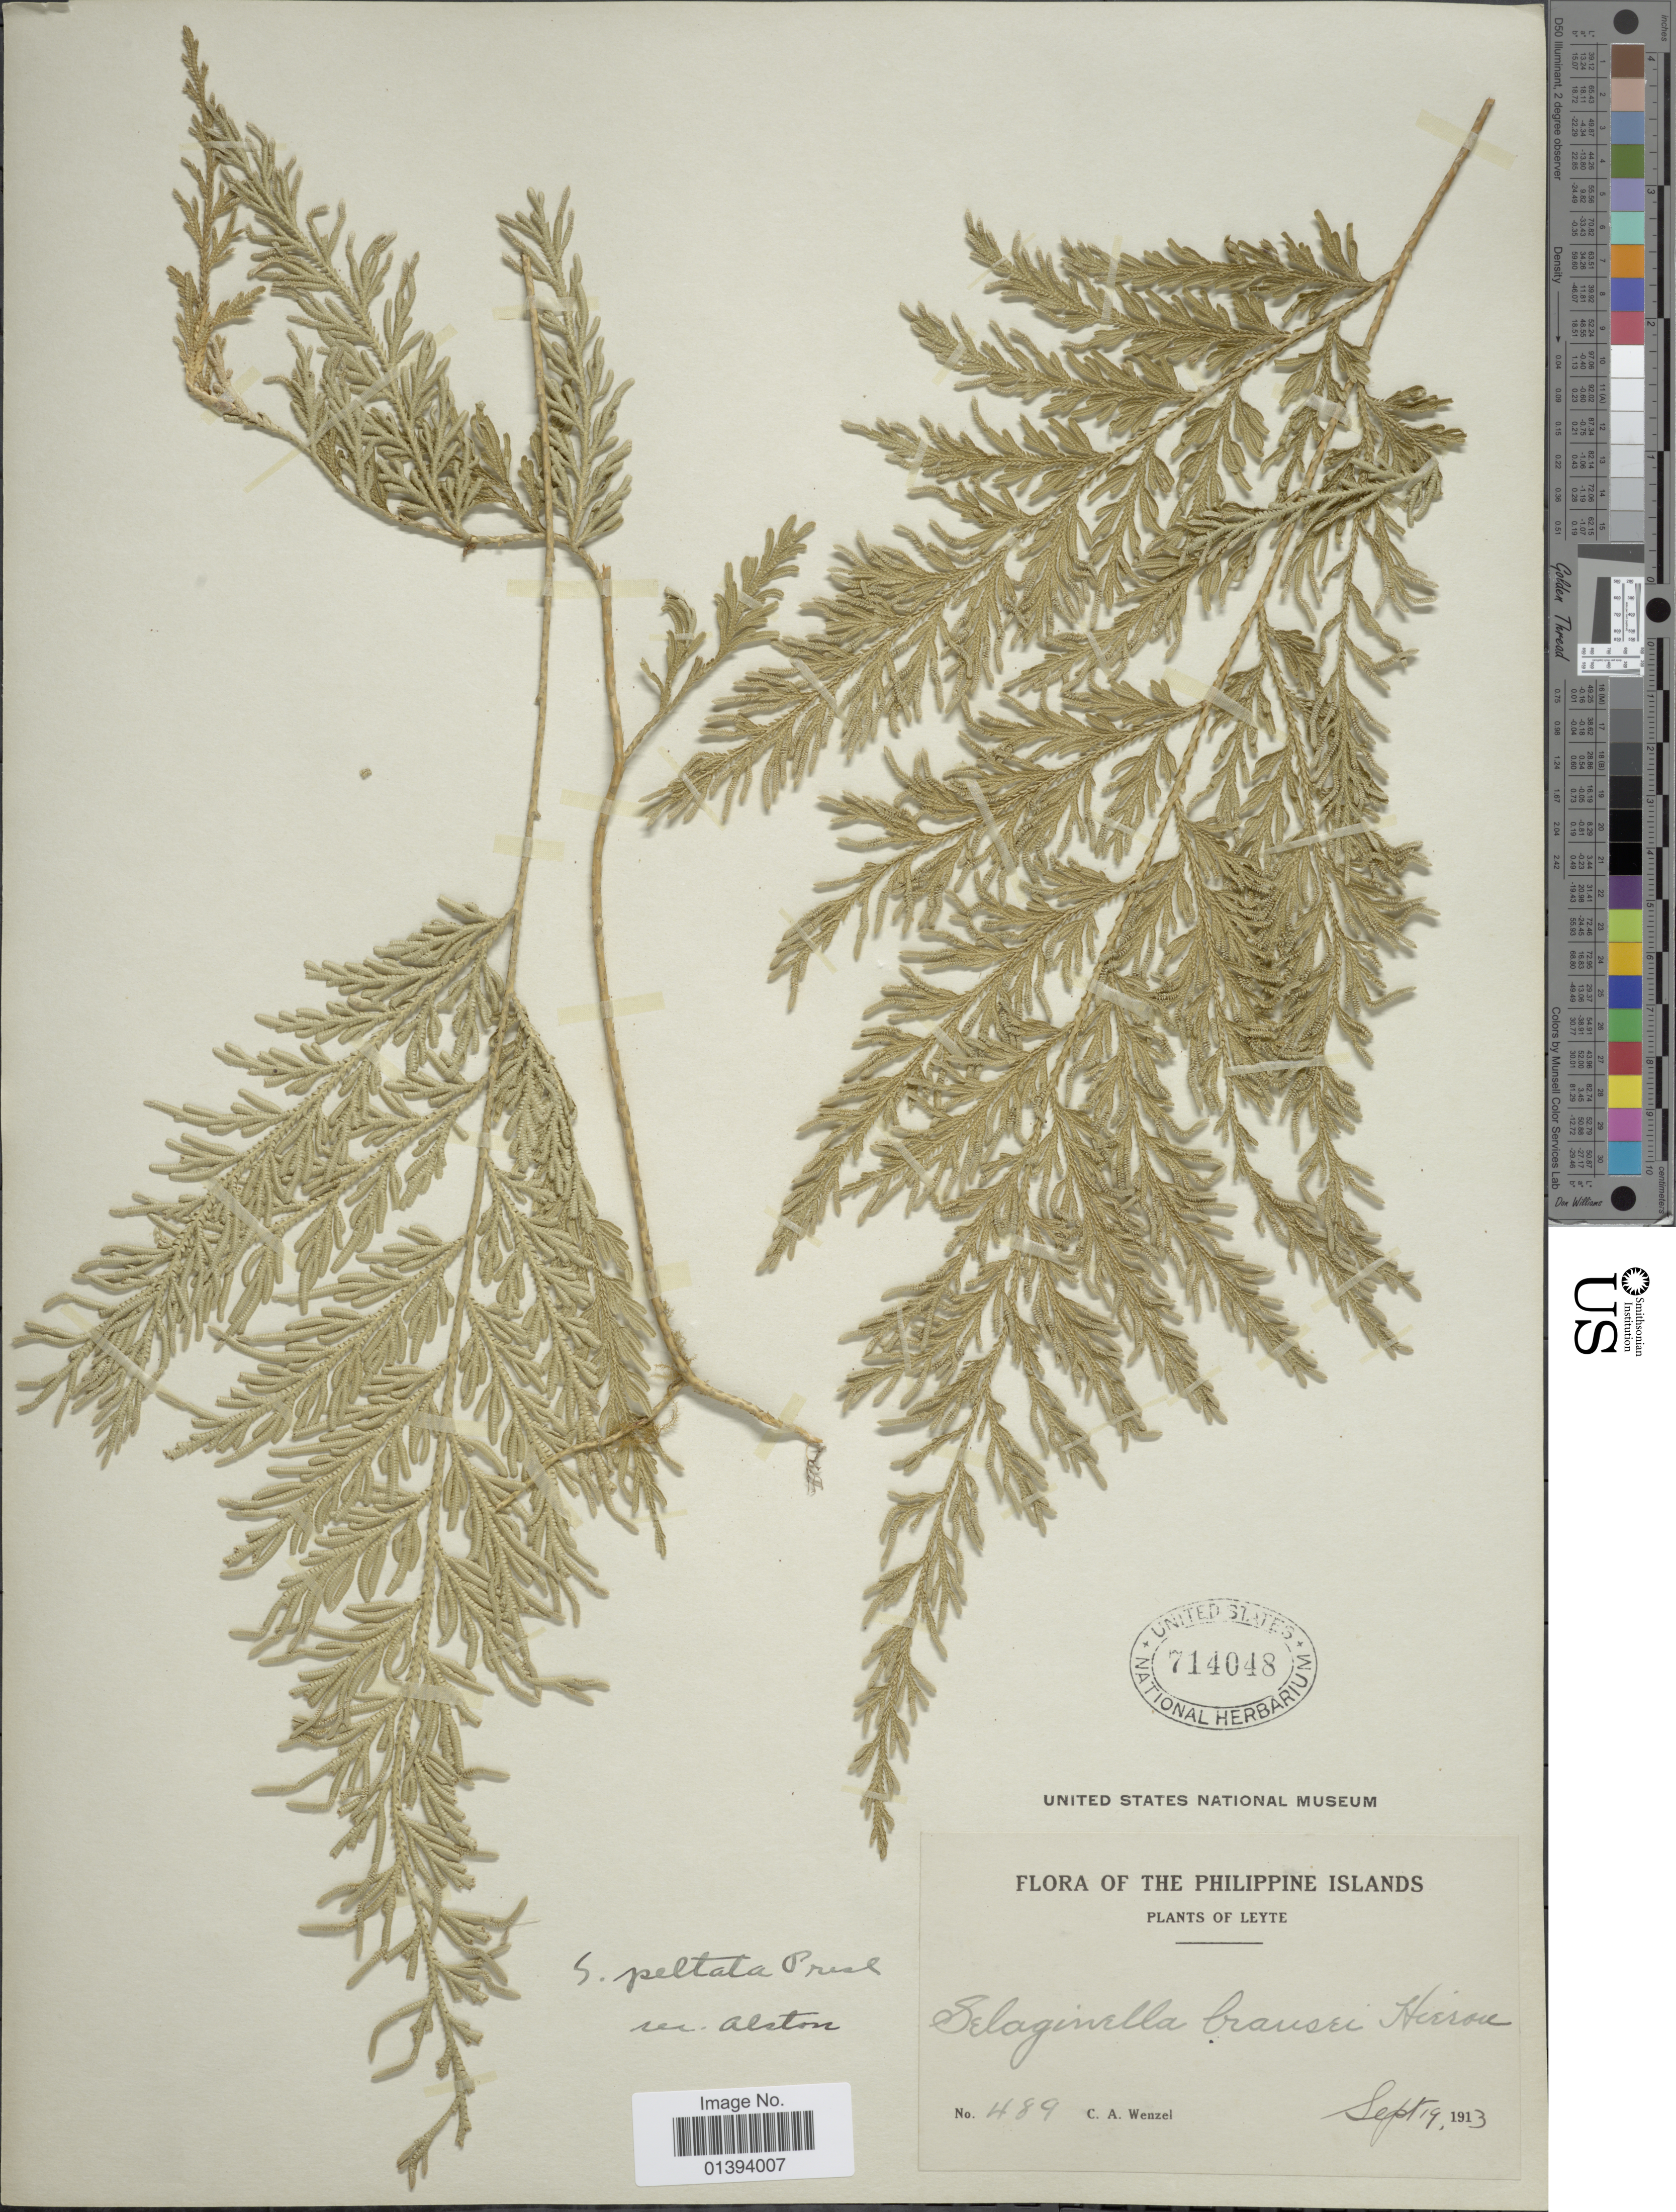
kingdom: Plantae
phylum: Tracheophyta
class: Lycopodiopsida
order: Selaginellales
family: Selaginellaceae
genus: Selaginella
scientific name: Selaginella peltata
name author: C. Presl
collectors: C. Wenzel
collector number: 489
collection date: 1913-09-19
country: Philippines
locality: Leyte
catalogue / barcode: US 714048